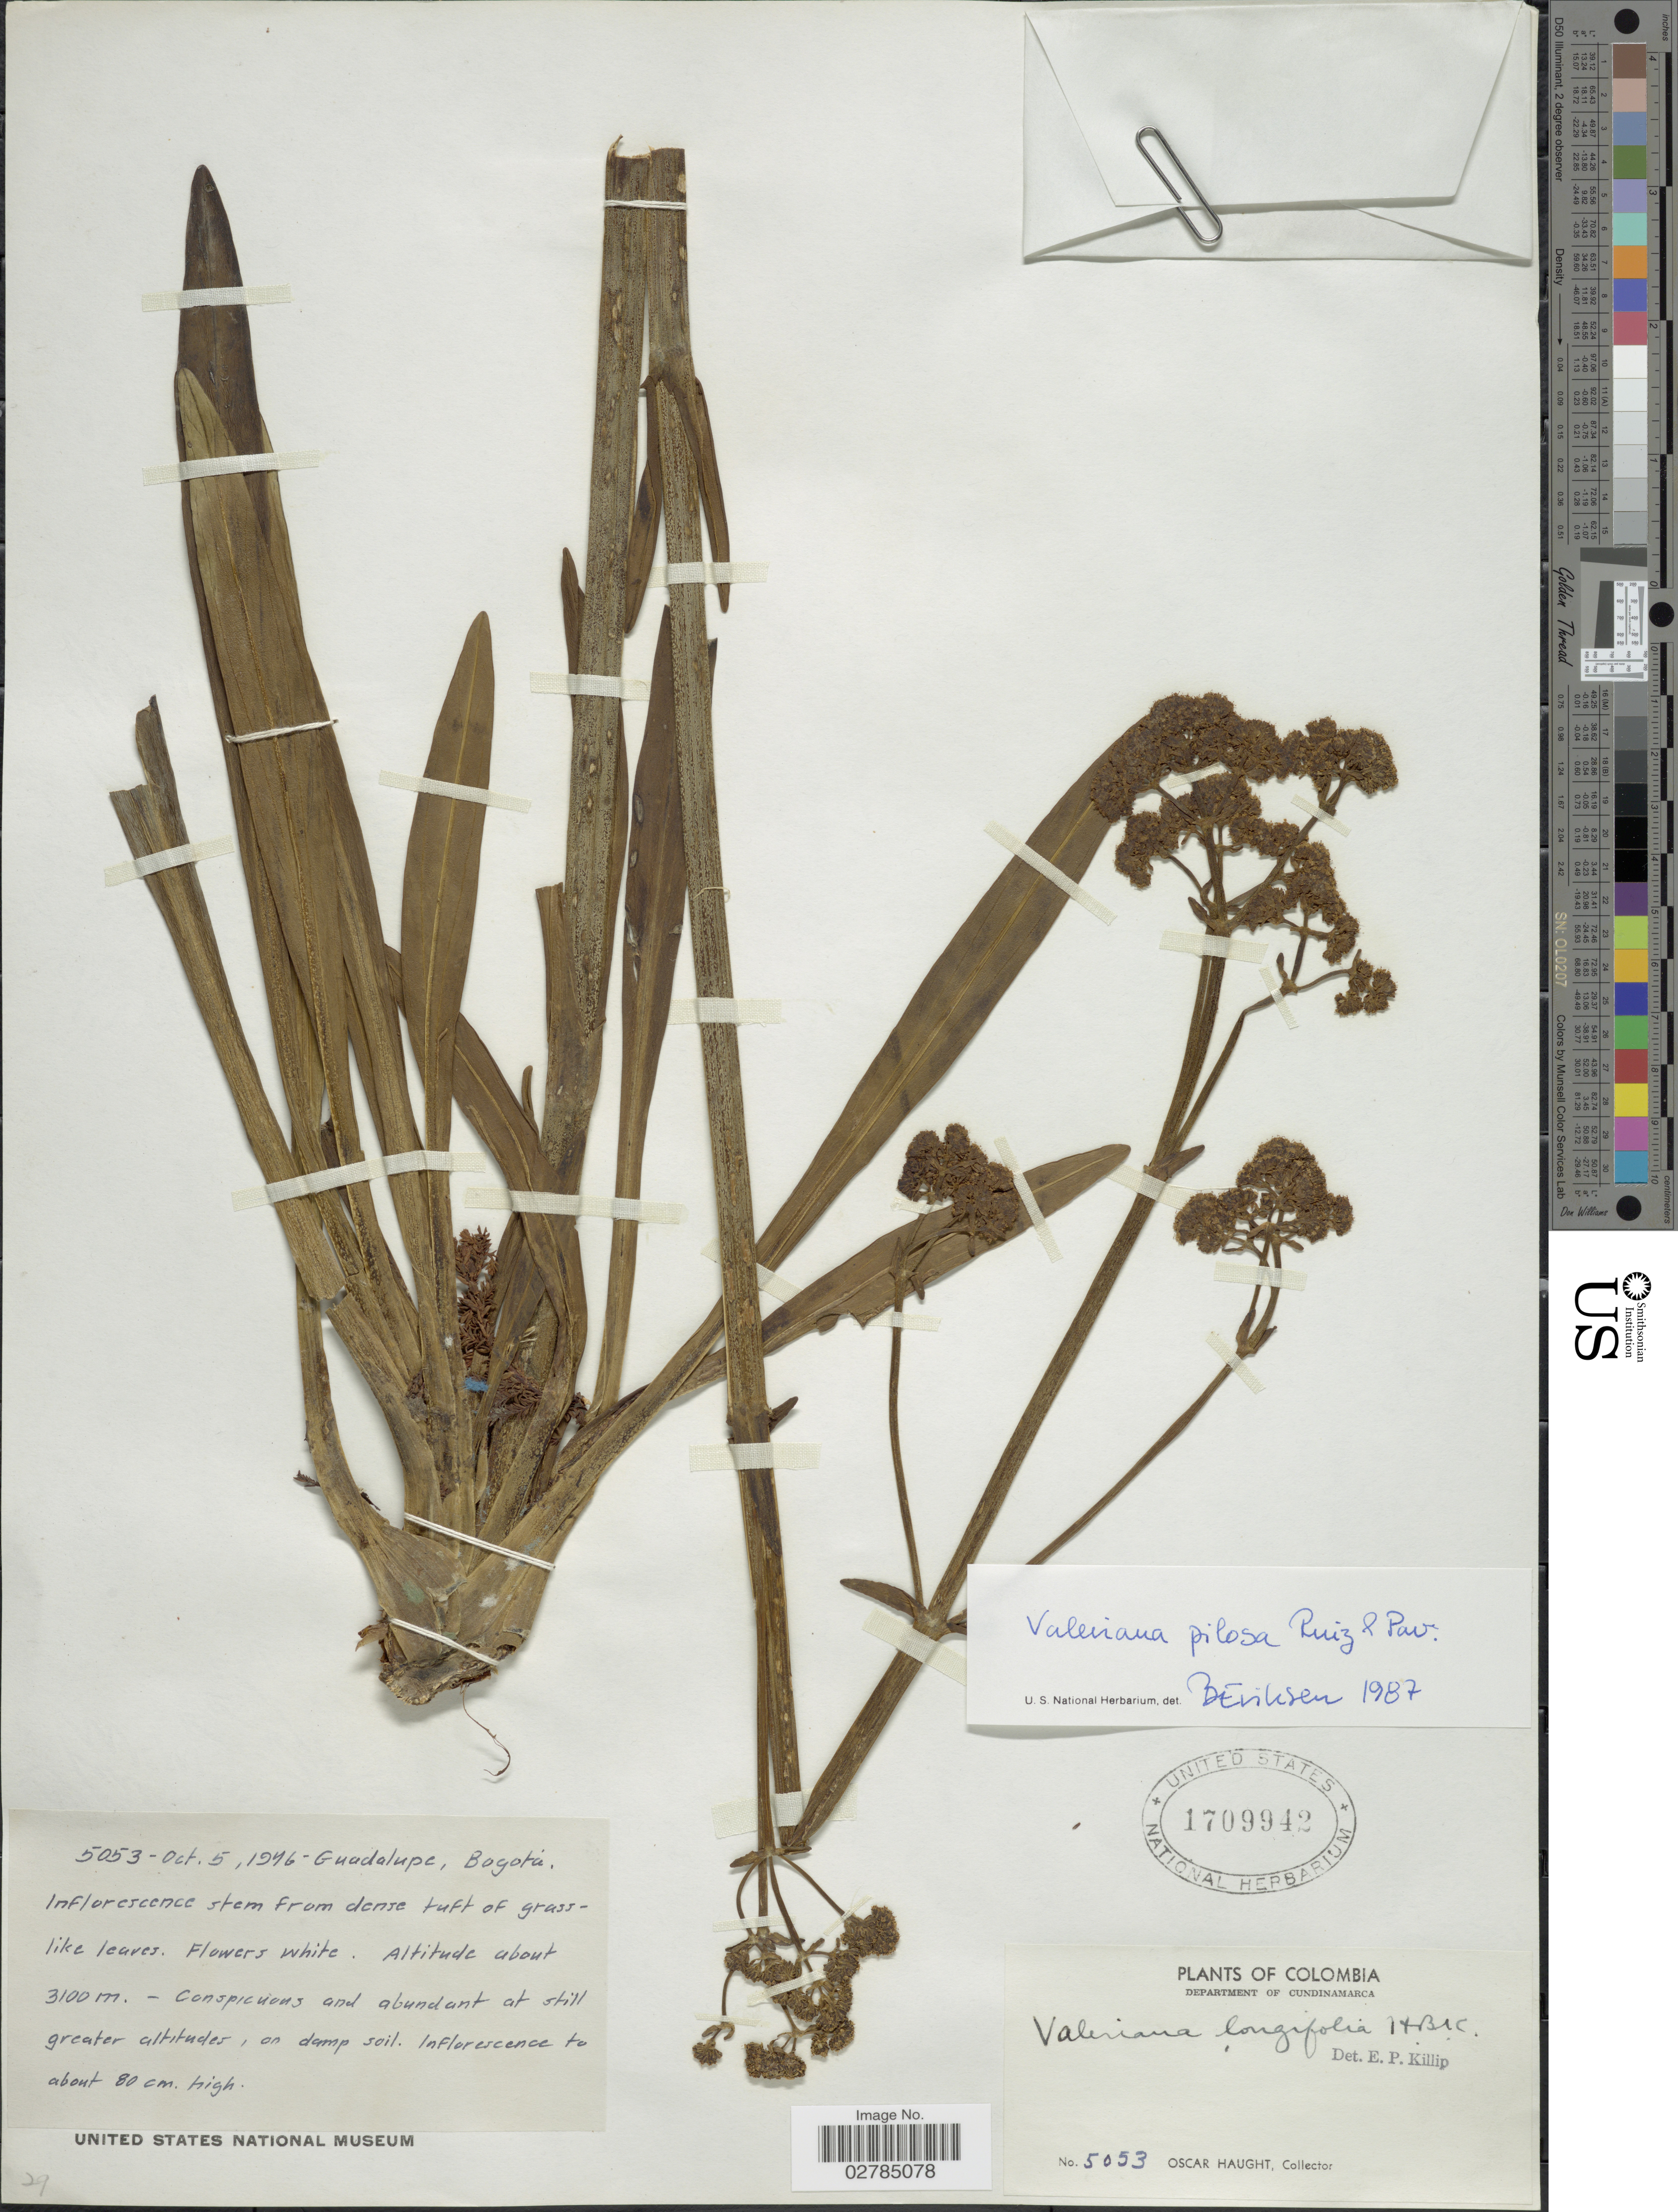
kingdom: Plantae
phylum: Tracheophyta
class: Magnoliopsida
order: Dipsacales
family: Caprifoliaceae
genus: Valeriana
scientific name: Valeriana pilosa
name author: Ruiz & Pav.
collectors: O. L. Haught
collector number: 5053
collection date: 1946-10-05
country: Colombia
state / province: Bogota D.C.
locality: Guadalupe, Bogotá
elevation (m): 3100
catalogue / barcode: US 1709942